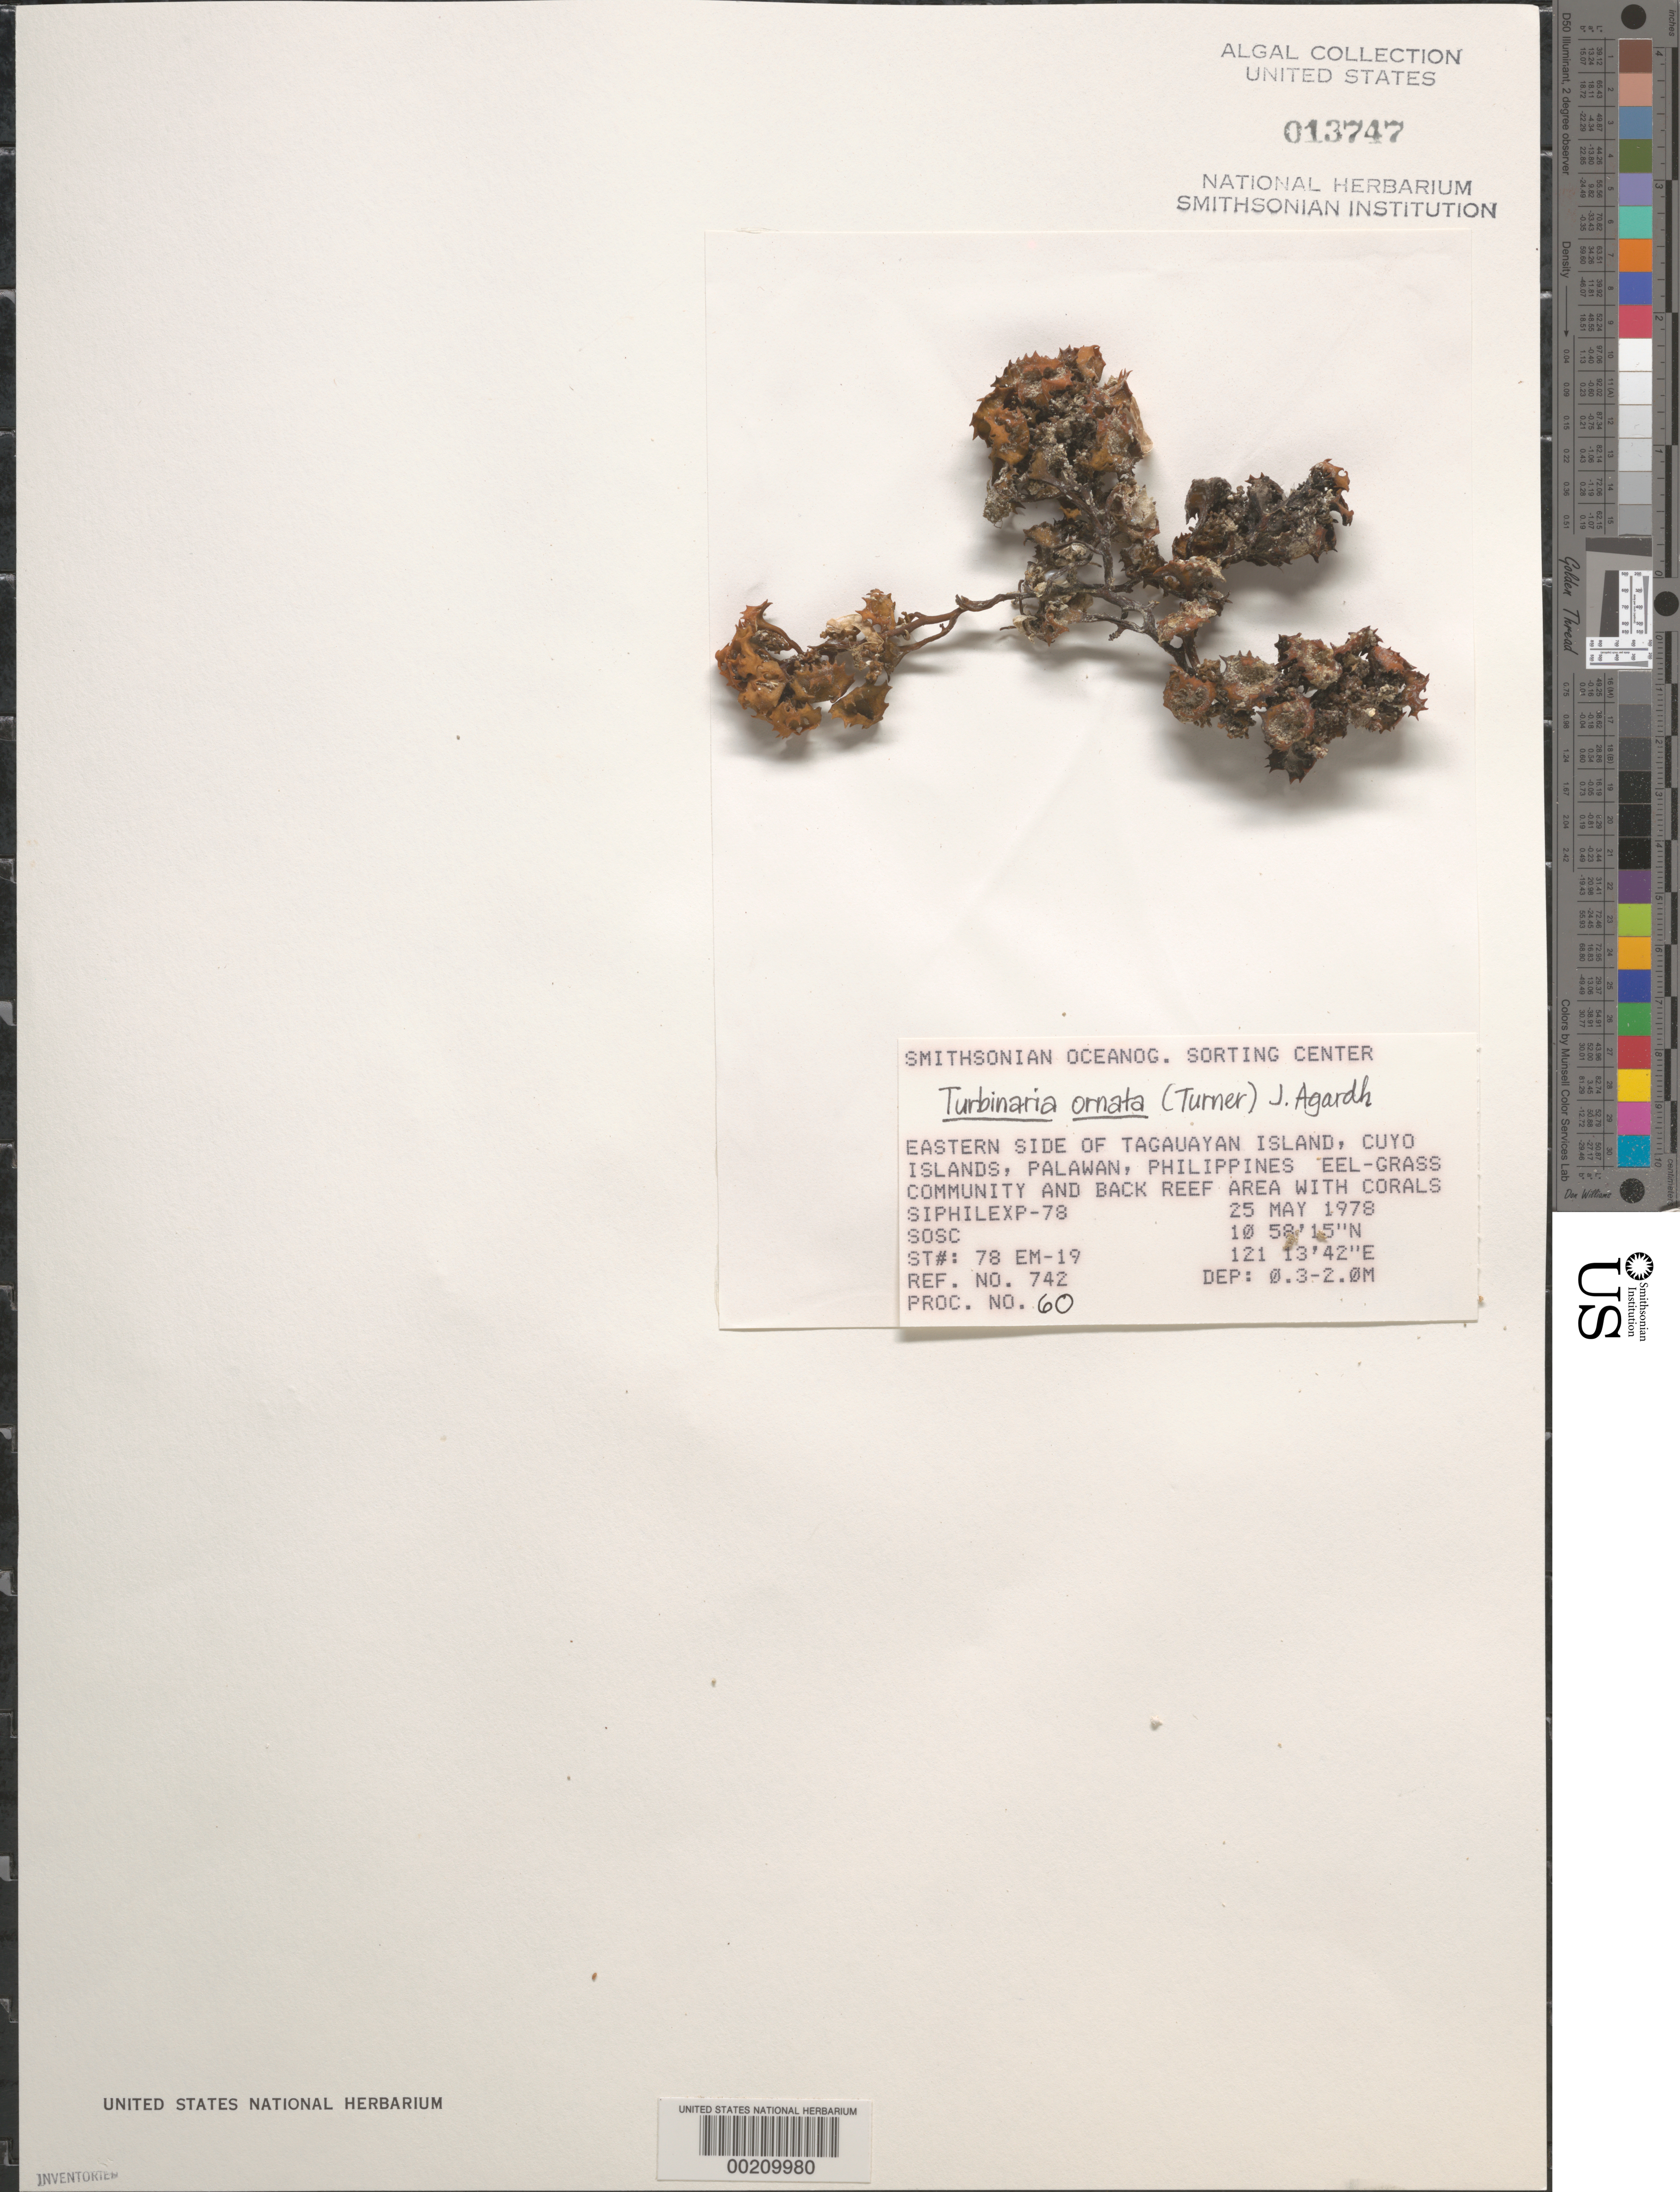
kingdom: Chromista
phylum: Ochrophyta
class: Phaeophyceae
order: Fucales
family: Sargassaceae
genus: Turbinaria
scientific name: Turbinaria ornata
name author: (Turner) J. Agardh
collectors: SOSC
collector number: Station 78 Em-19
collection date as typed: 25 May 1978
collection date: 1978-05-25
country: Philippines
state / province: Mimaropa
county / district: Palawan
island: Tagauayan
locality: Eastern side of island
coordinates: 10 58' 15" N, 121 13' 42" E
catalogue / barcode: US 13747